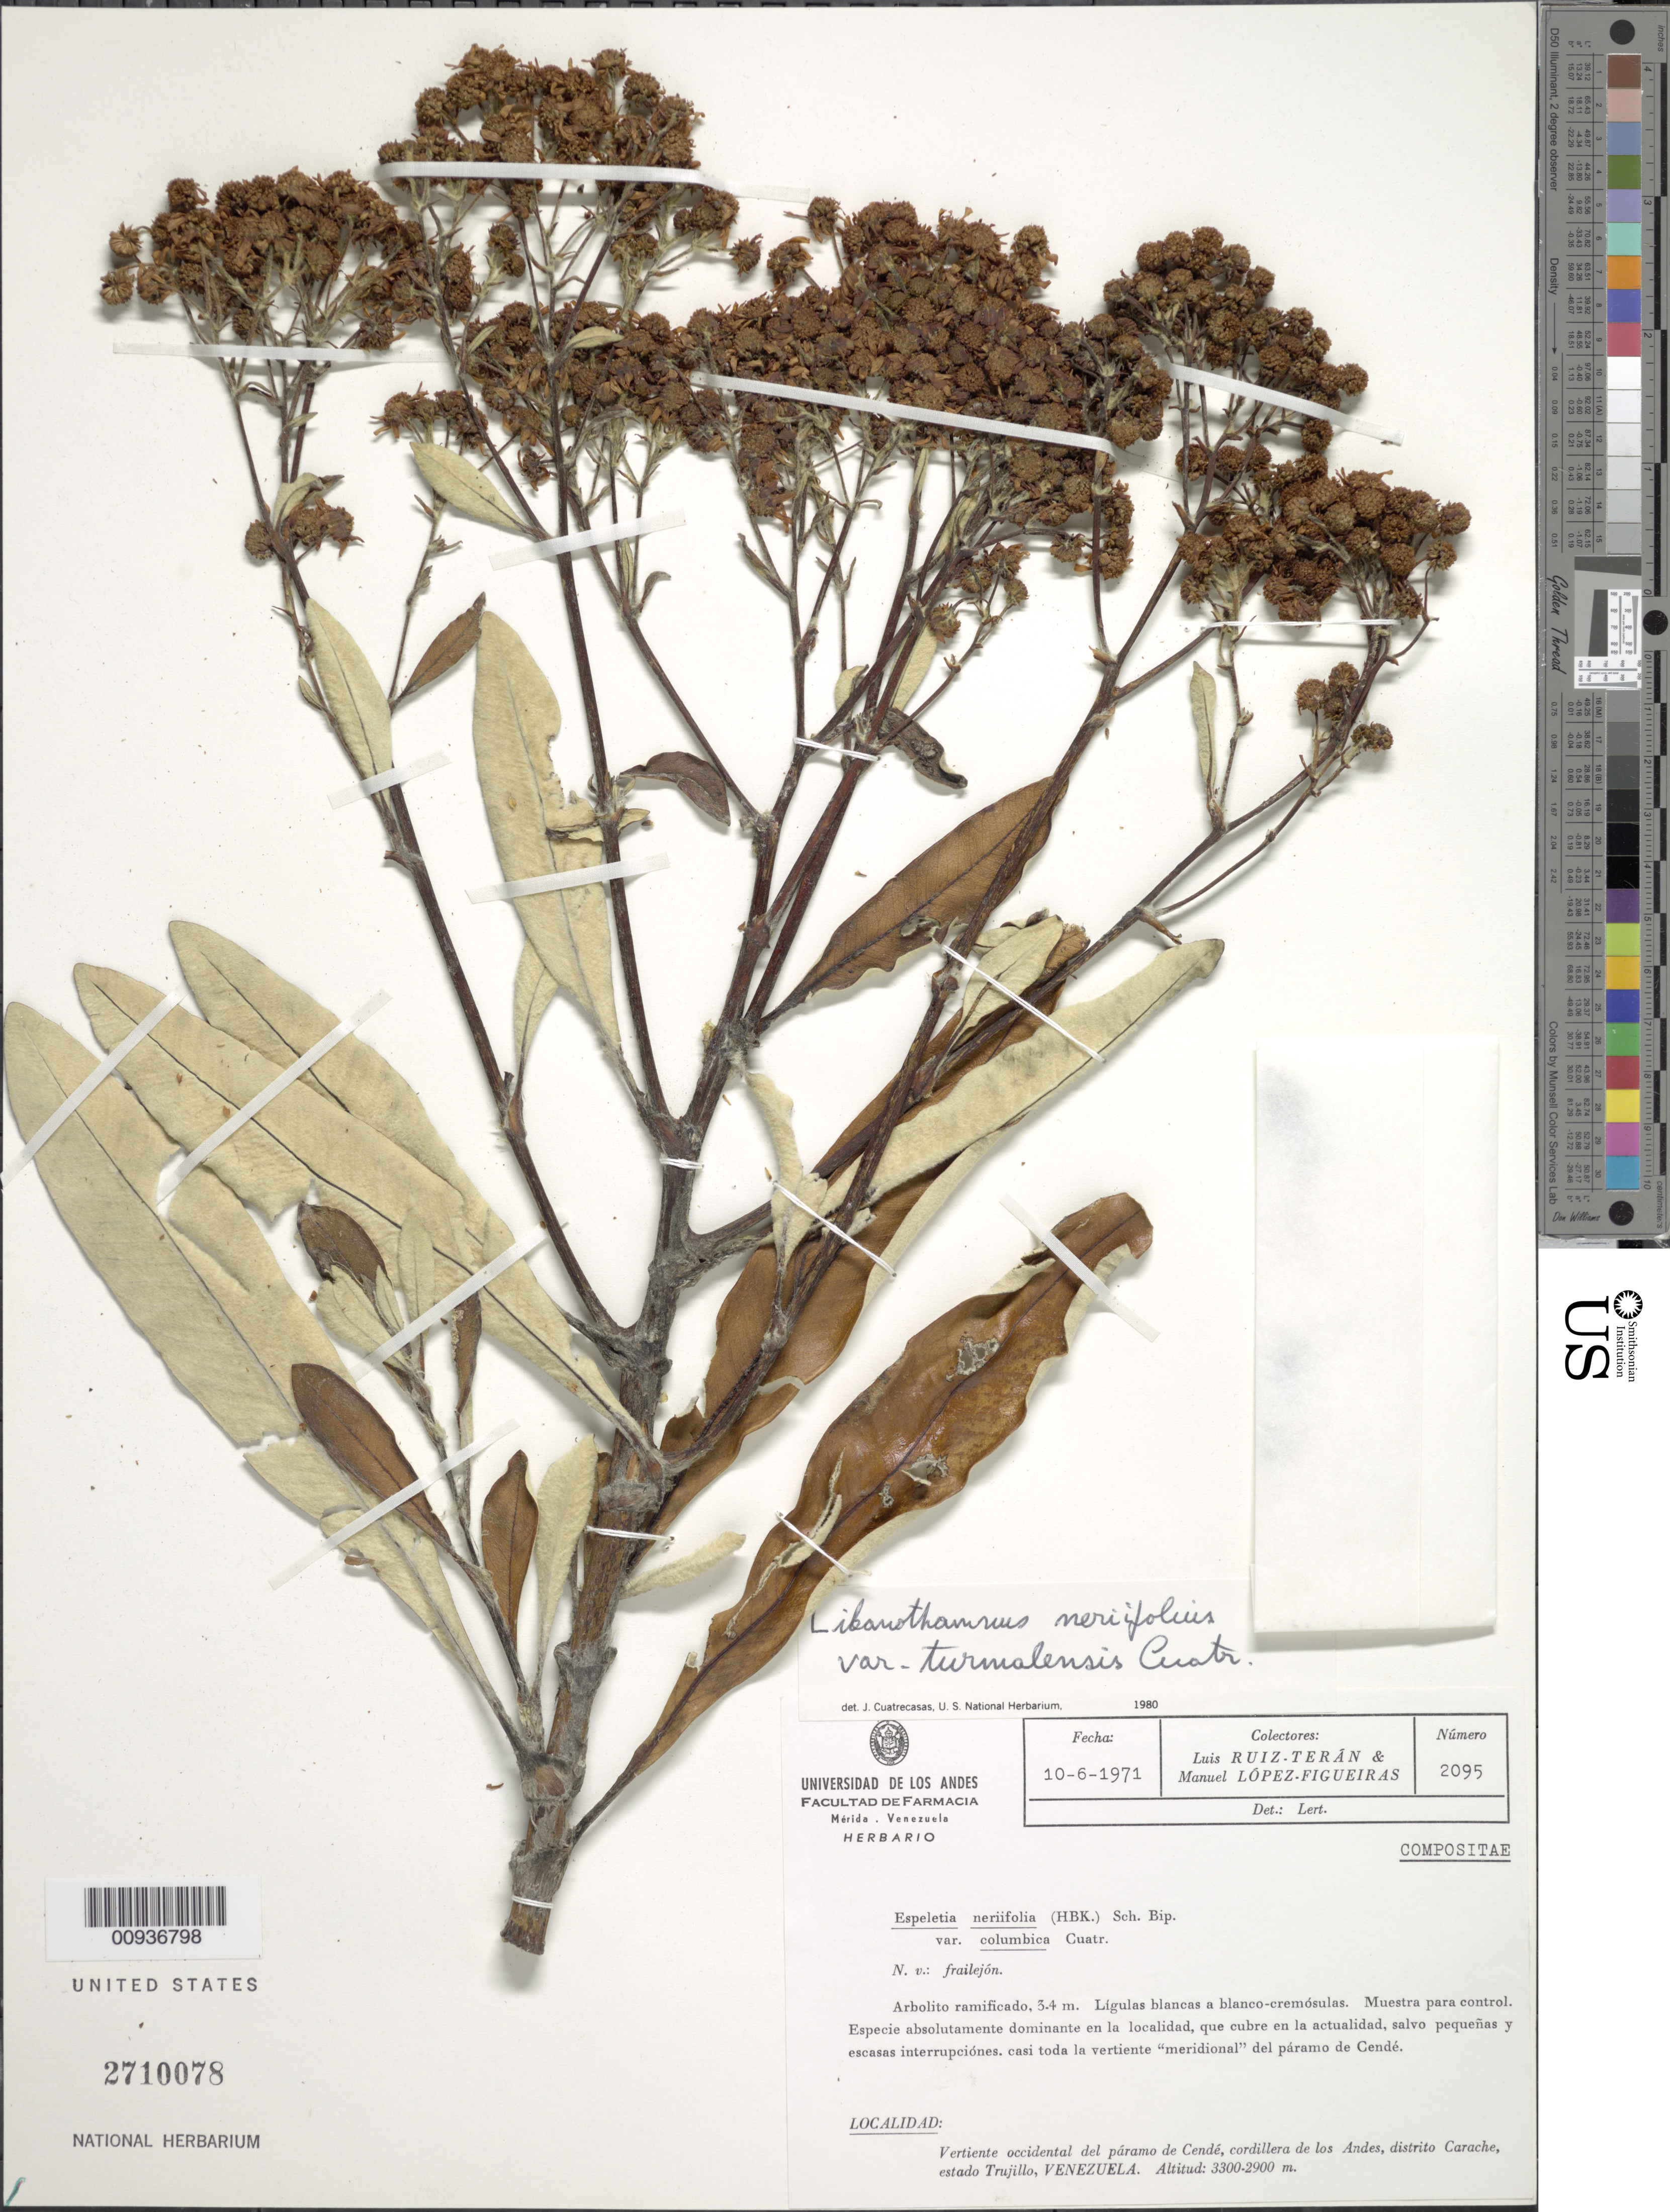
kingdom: Plantae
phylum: Tracheophyta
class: Magnoliopsida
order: Asterales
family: Asteraceae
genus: Libanothamnus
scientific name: Libanothamnus neriifolius var. turmalensis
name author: Cuatrec.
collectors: L. Teran & M. López Figueiras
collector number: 2095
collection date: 1971-06-10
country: Venezuela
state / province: Trujillo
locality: Paramo de Cende, Vertiente occidental del paramo de Cende, Cordillera de los Andes, Distrito Carache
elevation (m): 2900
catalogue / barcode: US 2710078